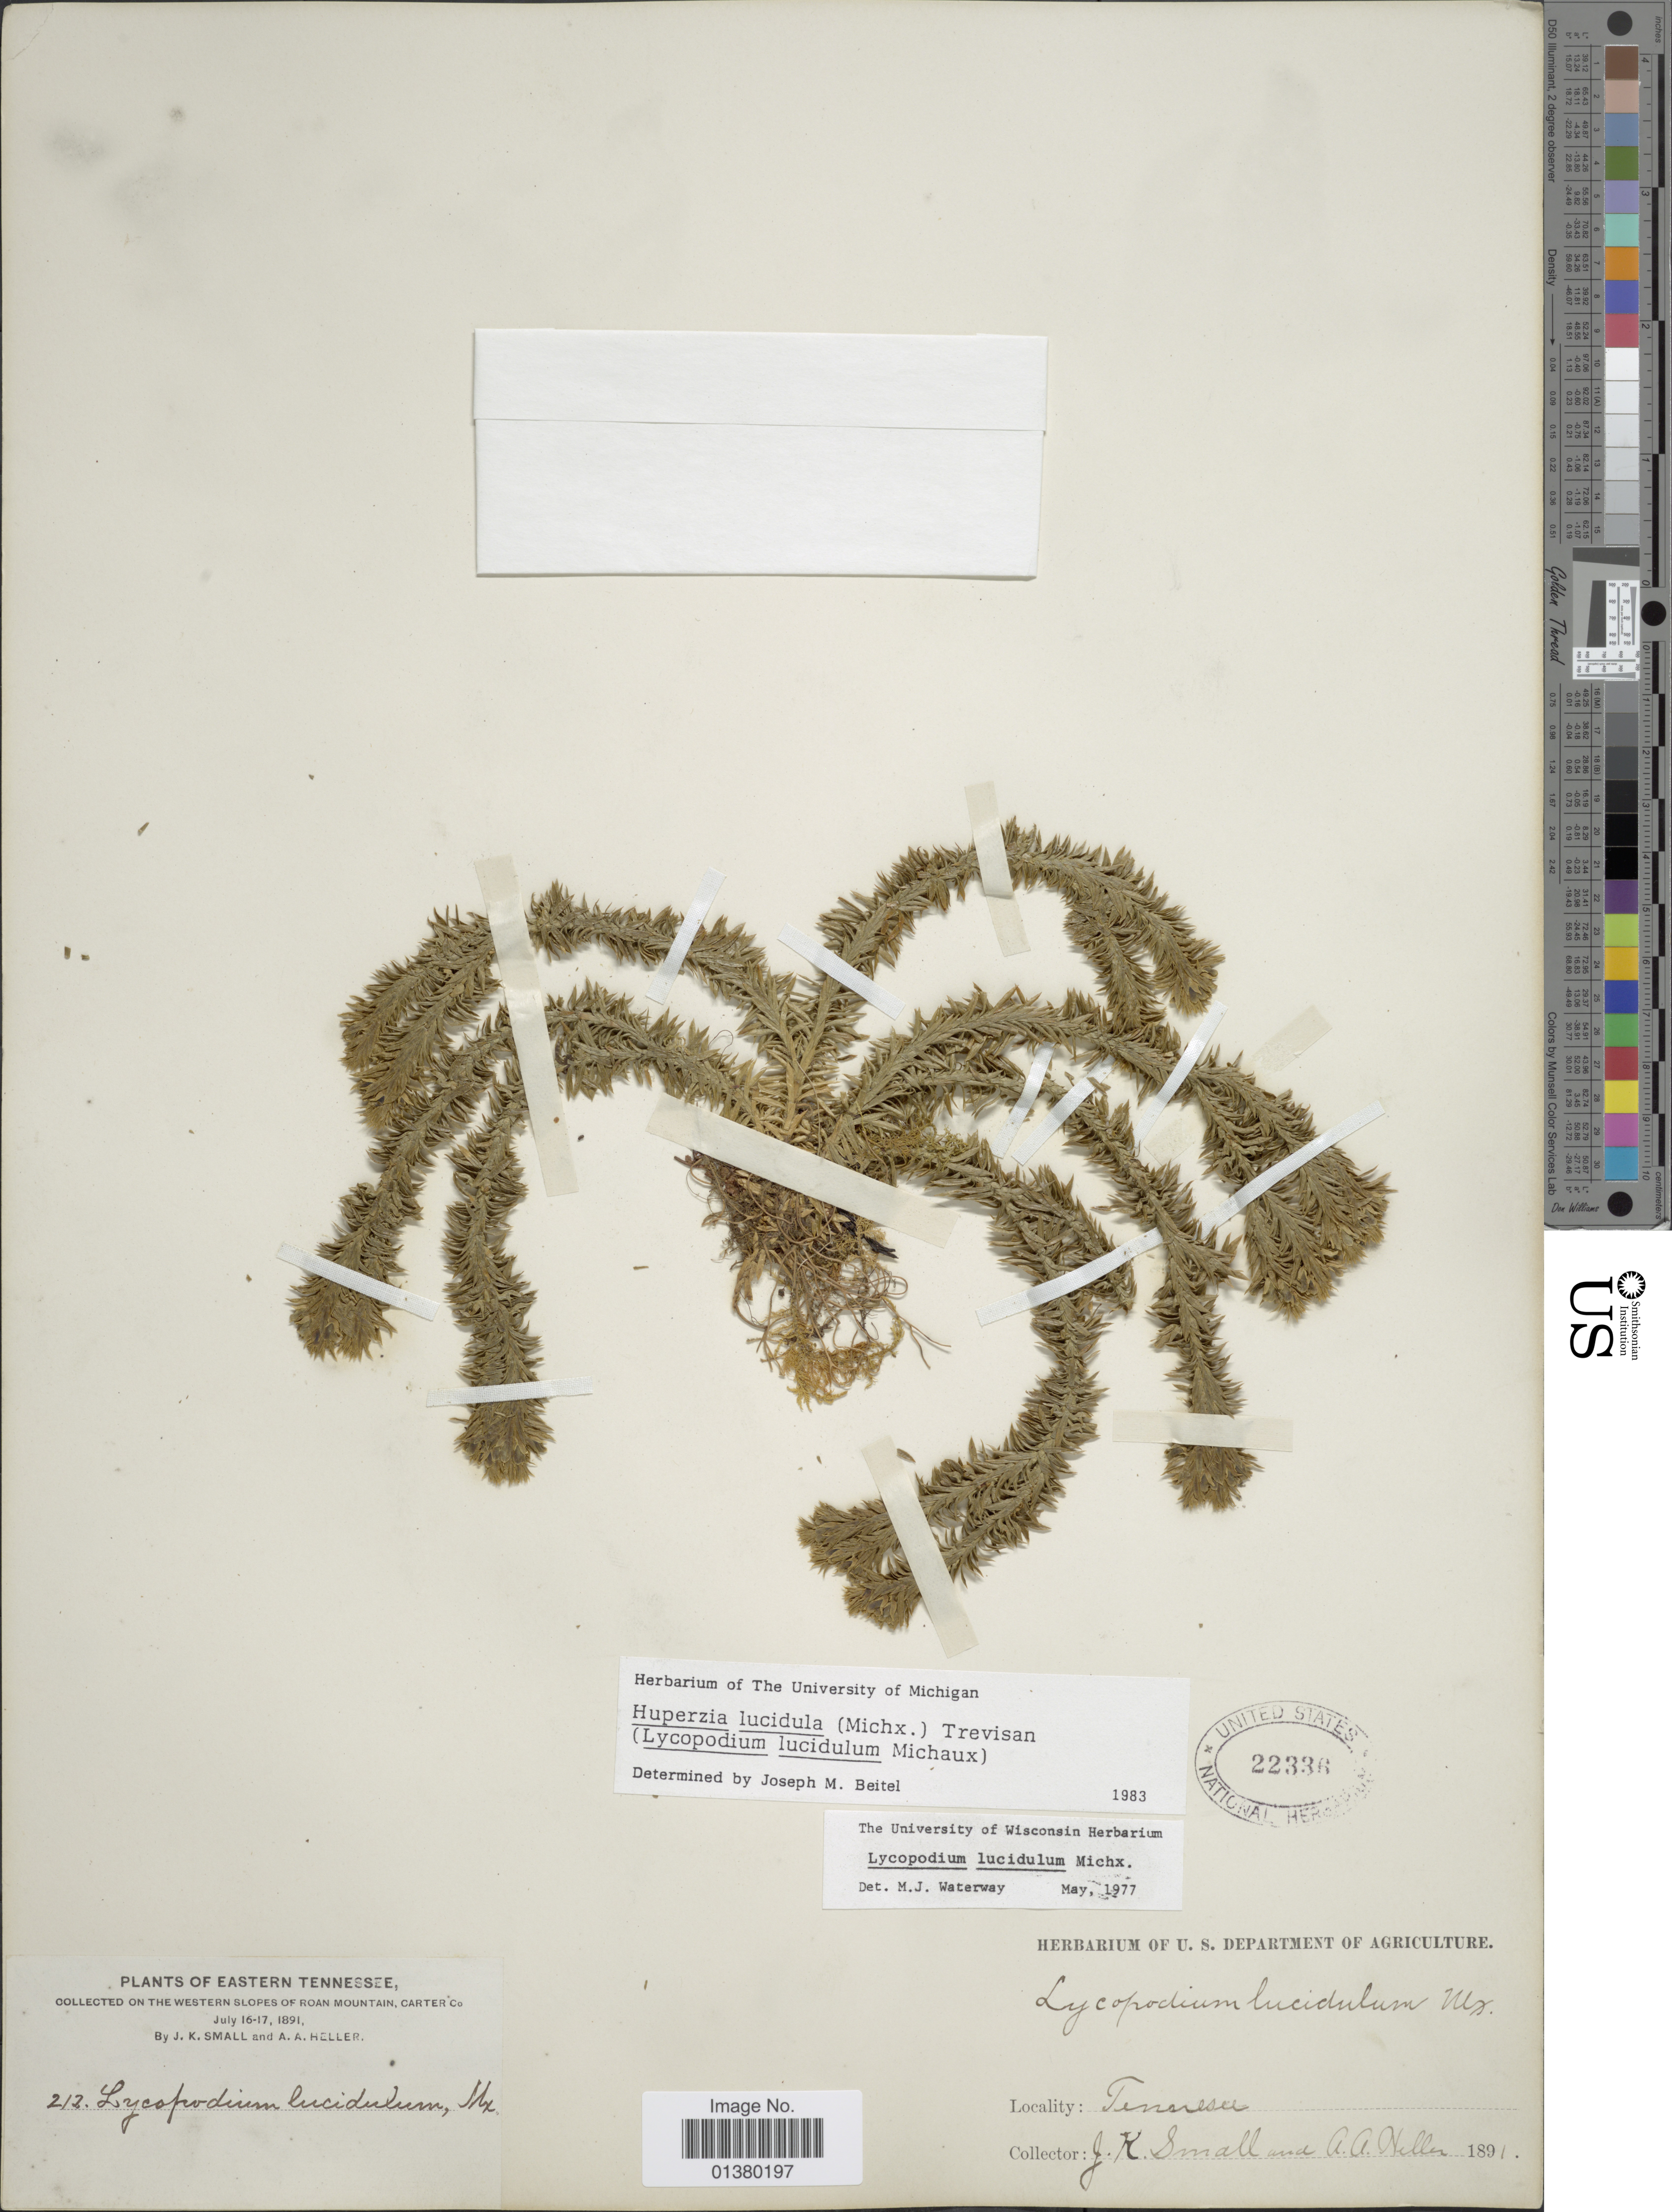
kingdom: Plantae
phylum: Tracheophyta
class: Lycopodiopsida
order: Lycopodiales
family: Lycopodiaceae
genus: Huperzia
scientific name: Huperzia lucidula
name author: (Michx.) Trevis.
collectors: J. K. Small & A. A. Heller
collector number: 213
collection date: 1891-07-16/1891-07-17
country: United States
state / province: Tennessee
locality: Eastern Tennessee, on the Western slopes of Roan Mountain, carter Co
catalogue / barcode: US 22336